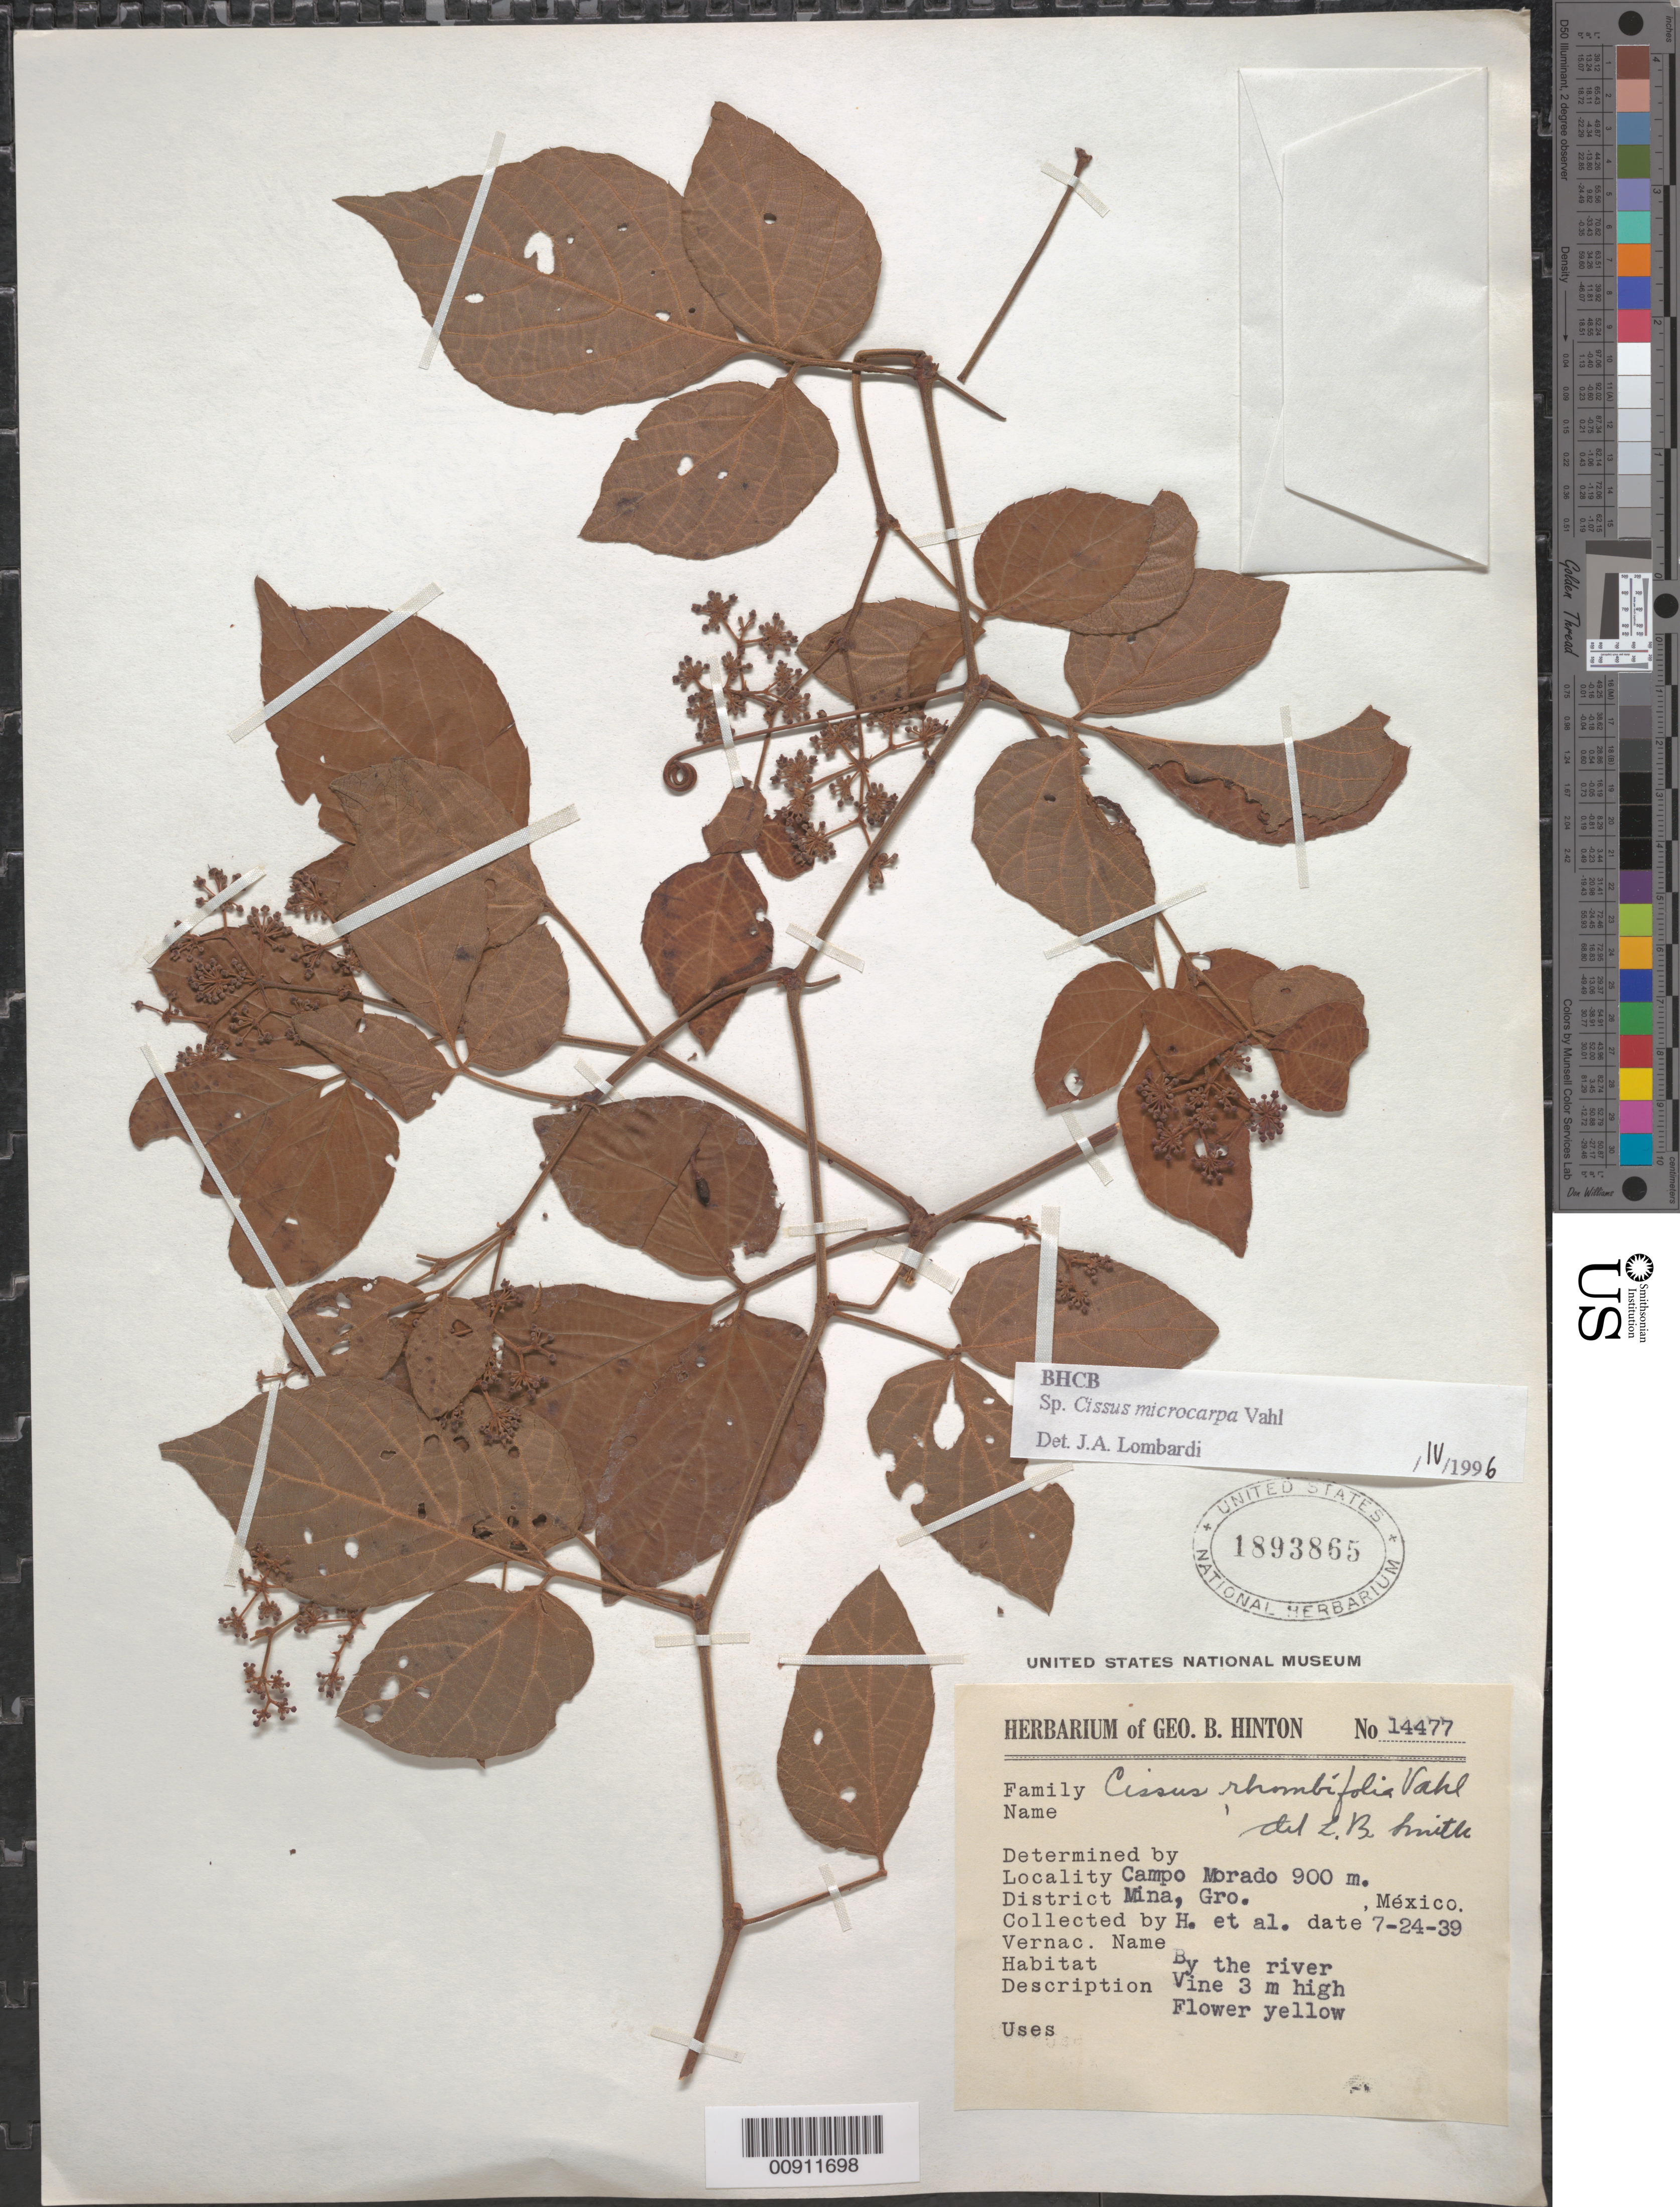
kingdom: Plantae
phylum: Tracheophyta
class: Magnoliopsida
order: Vitales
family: Vitaceae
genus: Cissus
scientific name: Cissus microcarpa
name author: Vahl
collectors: G. B. Hinton & et al.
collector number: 14477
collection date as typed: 24 Jul 1939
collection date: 1939-07-24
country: Mexico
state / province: Guerrero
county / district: Mina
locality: Campo Morado, District Mina, Guerrero.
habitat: By the river.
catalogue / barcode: US 1893865